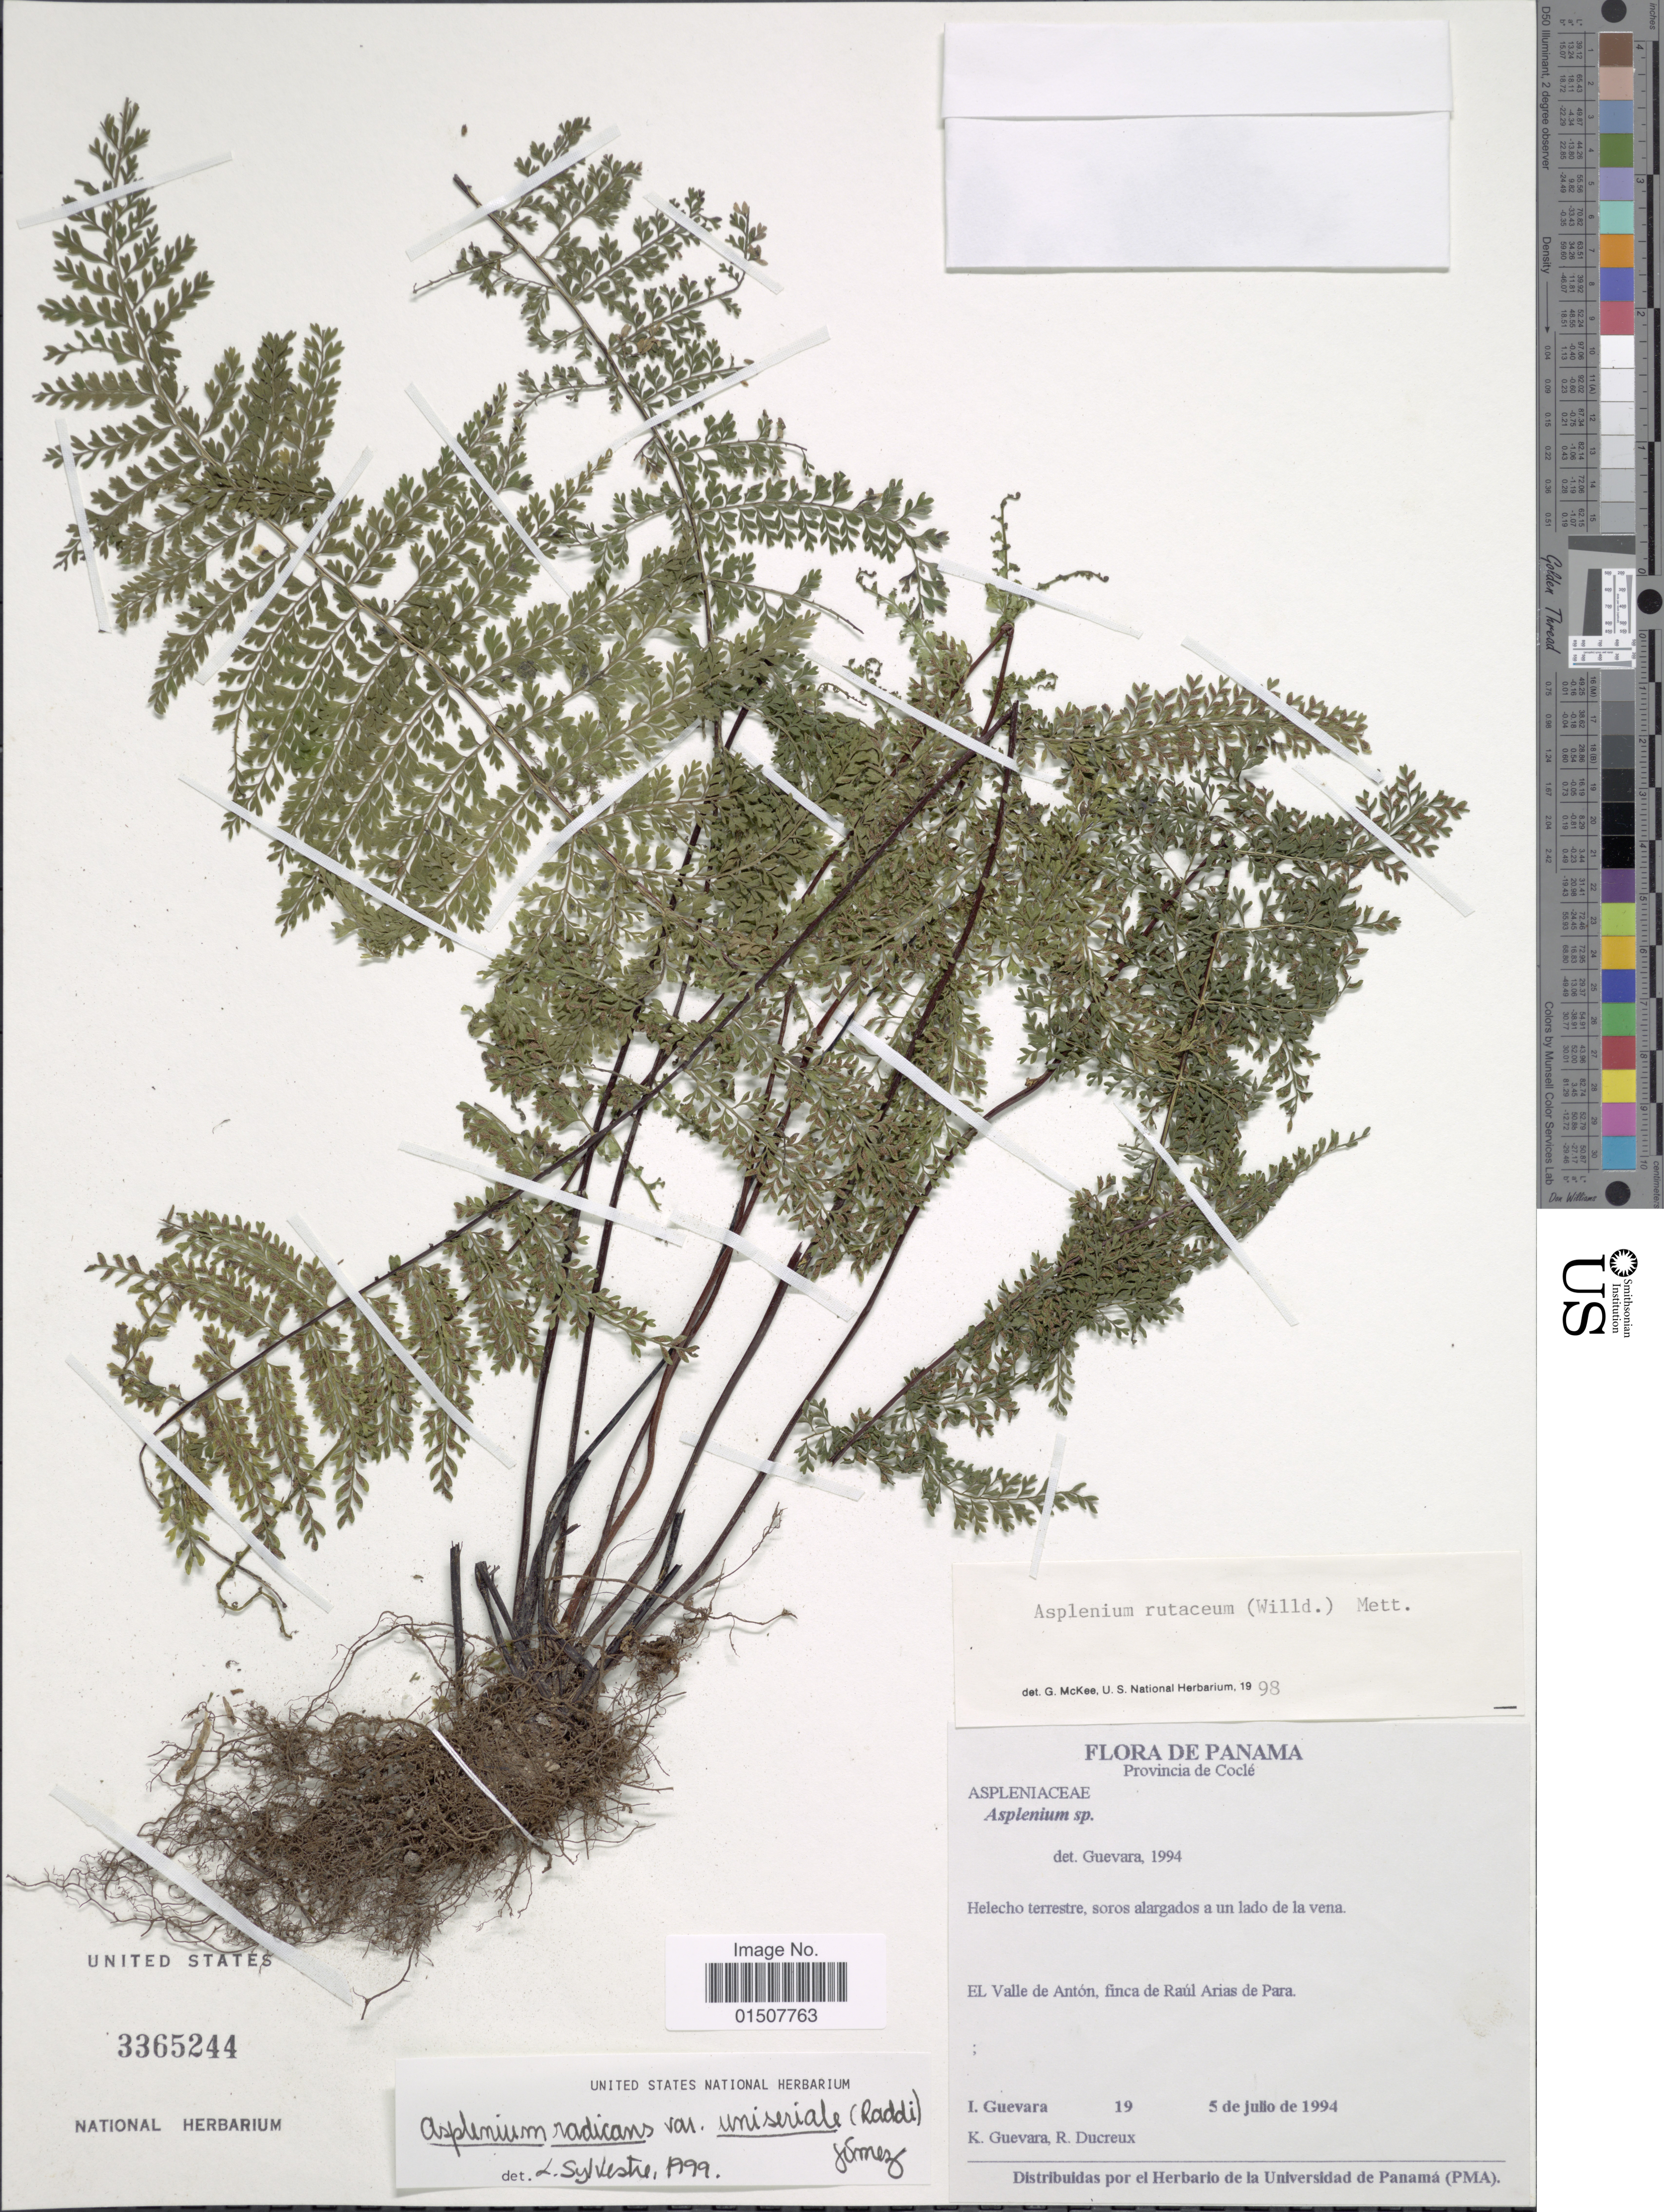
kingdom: Plantae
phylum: Tracheophyta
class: Polypodiopsida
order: Polypodiales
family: Aspleniaceae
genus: Asplenium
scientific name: Asplenium radicans var. uniserale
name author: (Raddi) L.D. Gómez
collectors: I. Guevara, K. Guevara & R. Ducreux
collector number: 19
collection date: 1994-07-05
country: Panama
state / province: Coclé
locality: El Valle de Anton, finca de Raul Arias de Para.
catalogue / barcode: US 3365244